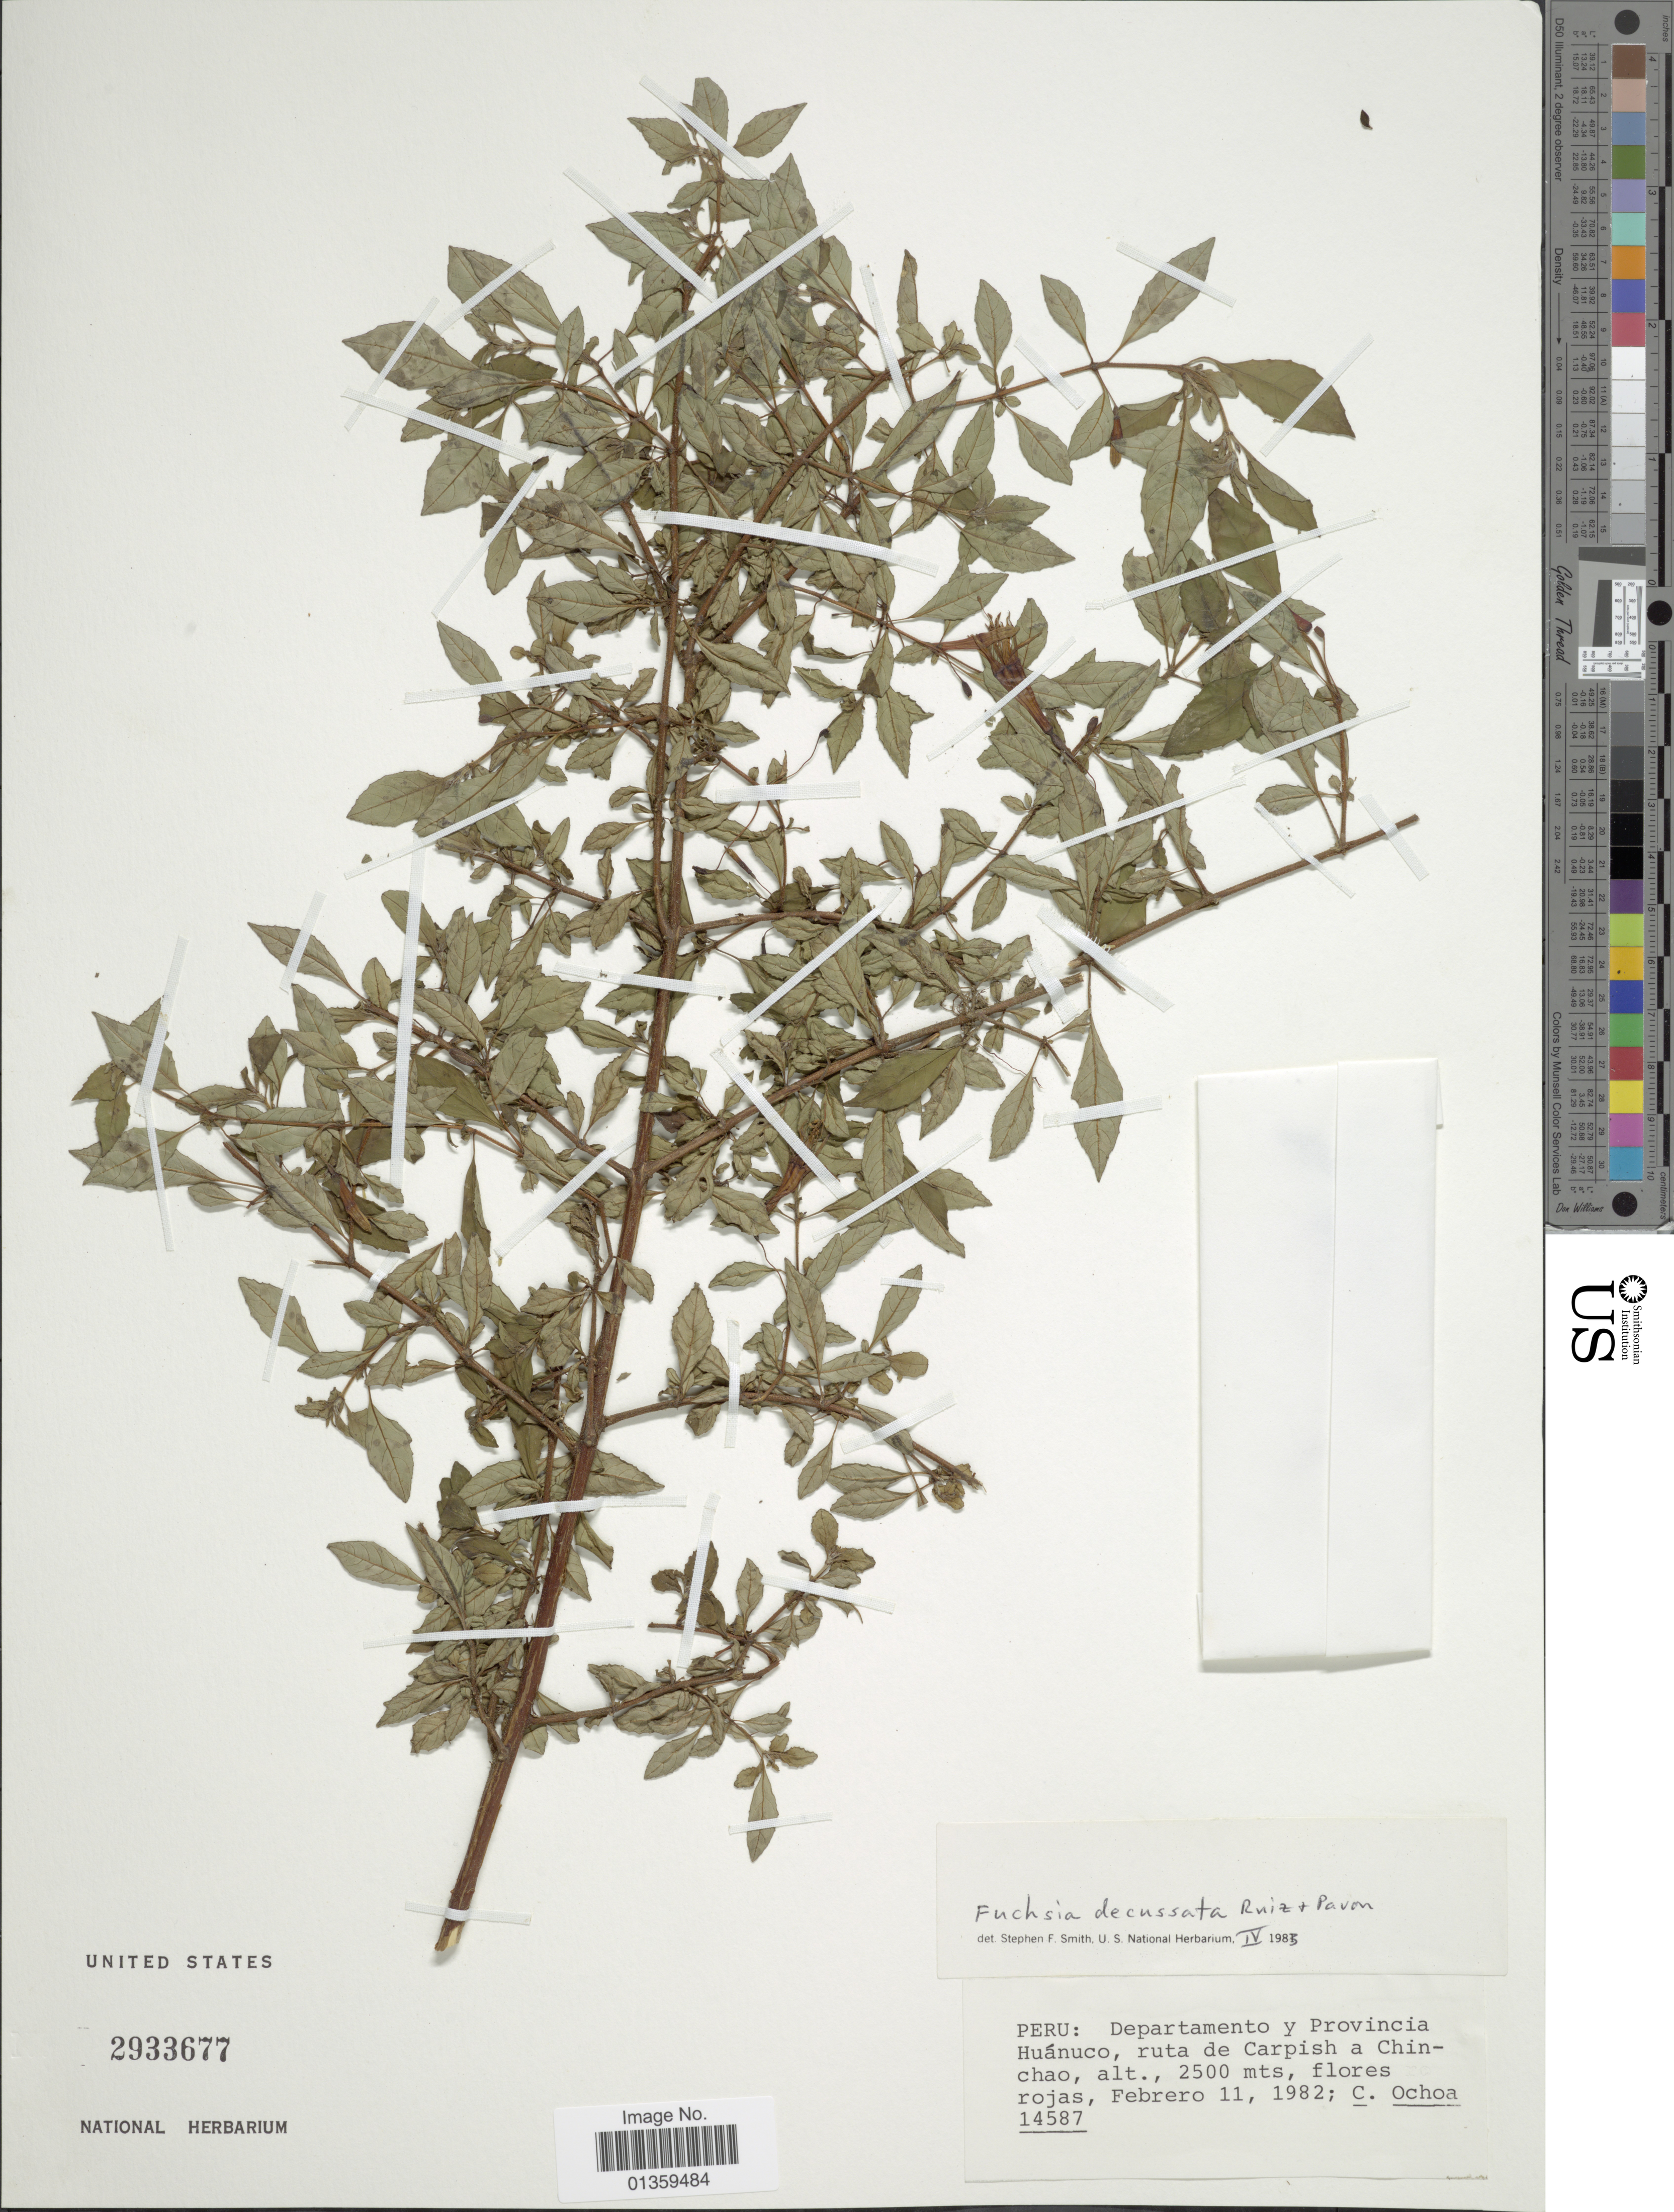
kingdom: Plantae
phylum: Tracheophyta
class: Magnoliopsida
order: Myrtales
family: Onagraceae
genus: Fuchsia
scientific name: Fuchsia decussata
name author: Ruiz & Pav.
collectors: C. Ochoa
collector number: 14587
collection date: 1982-02-11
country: Peru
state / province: Huánuco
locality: Ruta de Carpish a Chinchao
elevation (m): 2500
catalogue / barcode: US 2933677